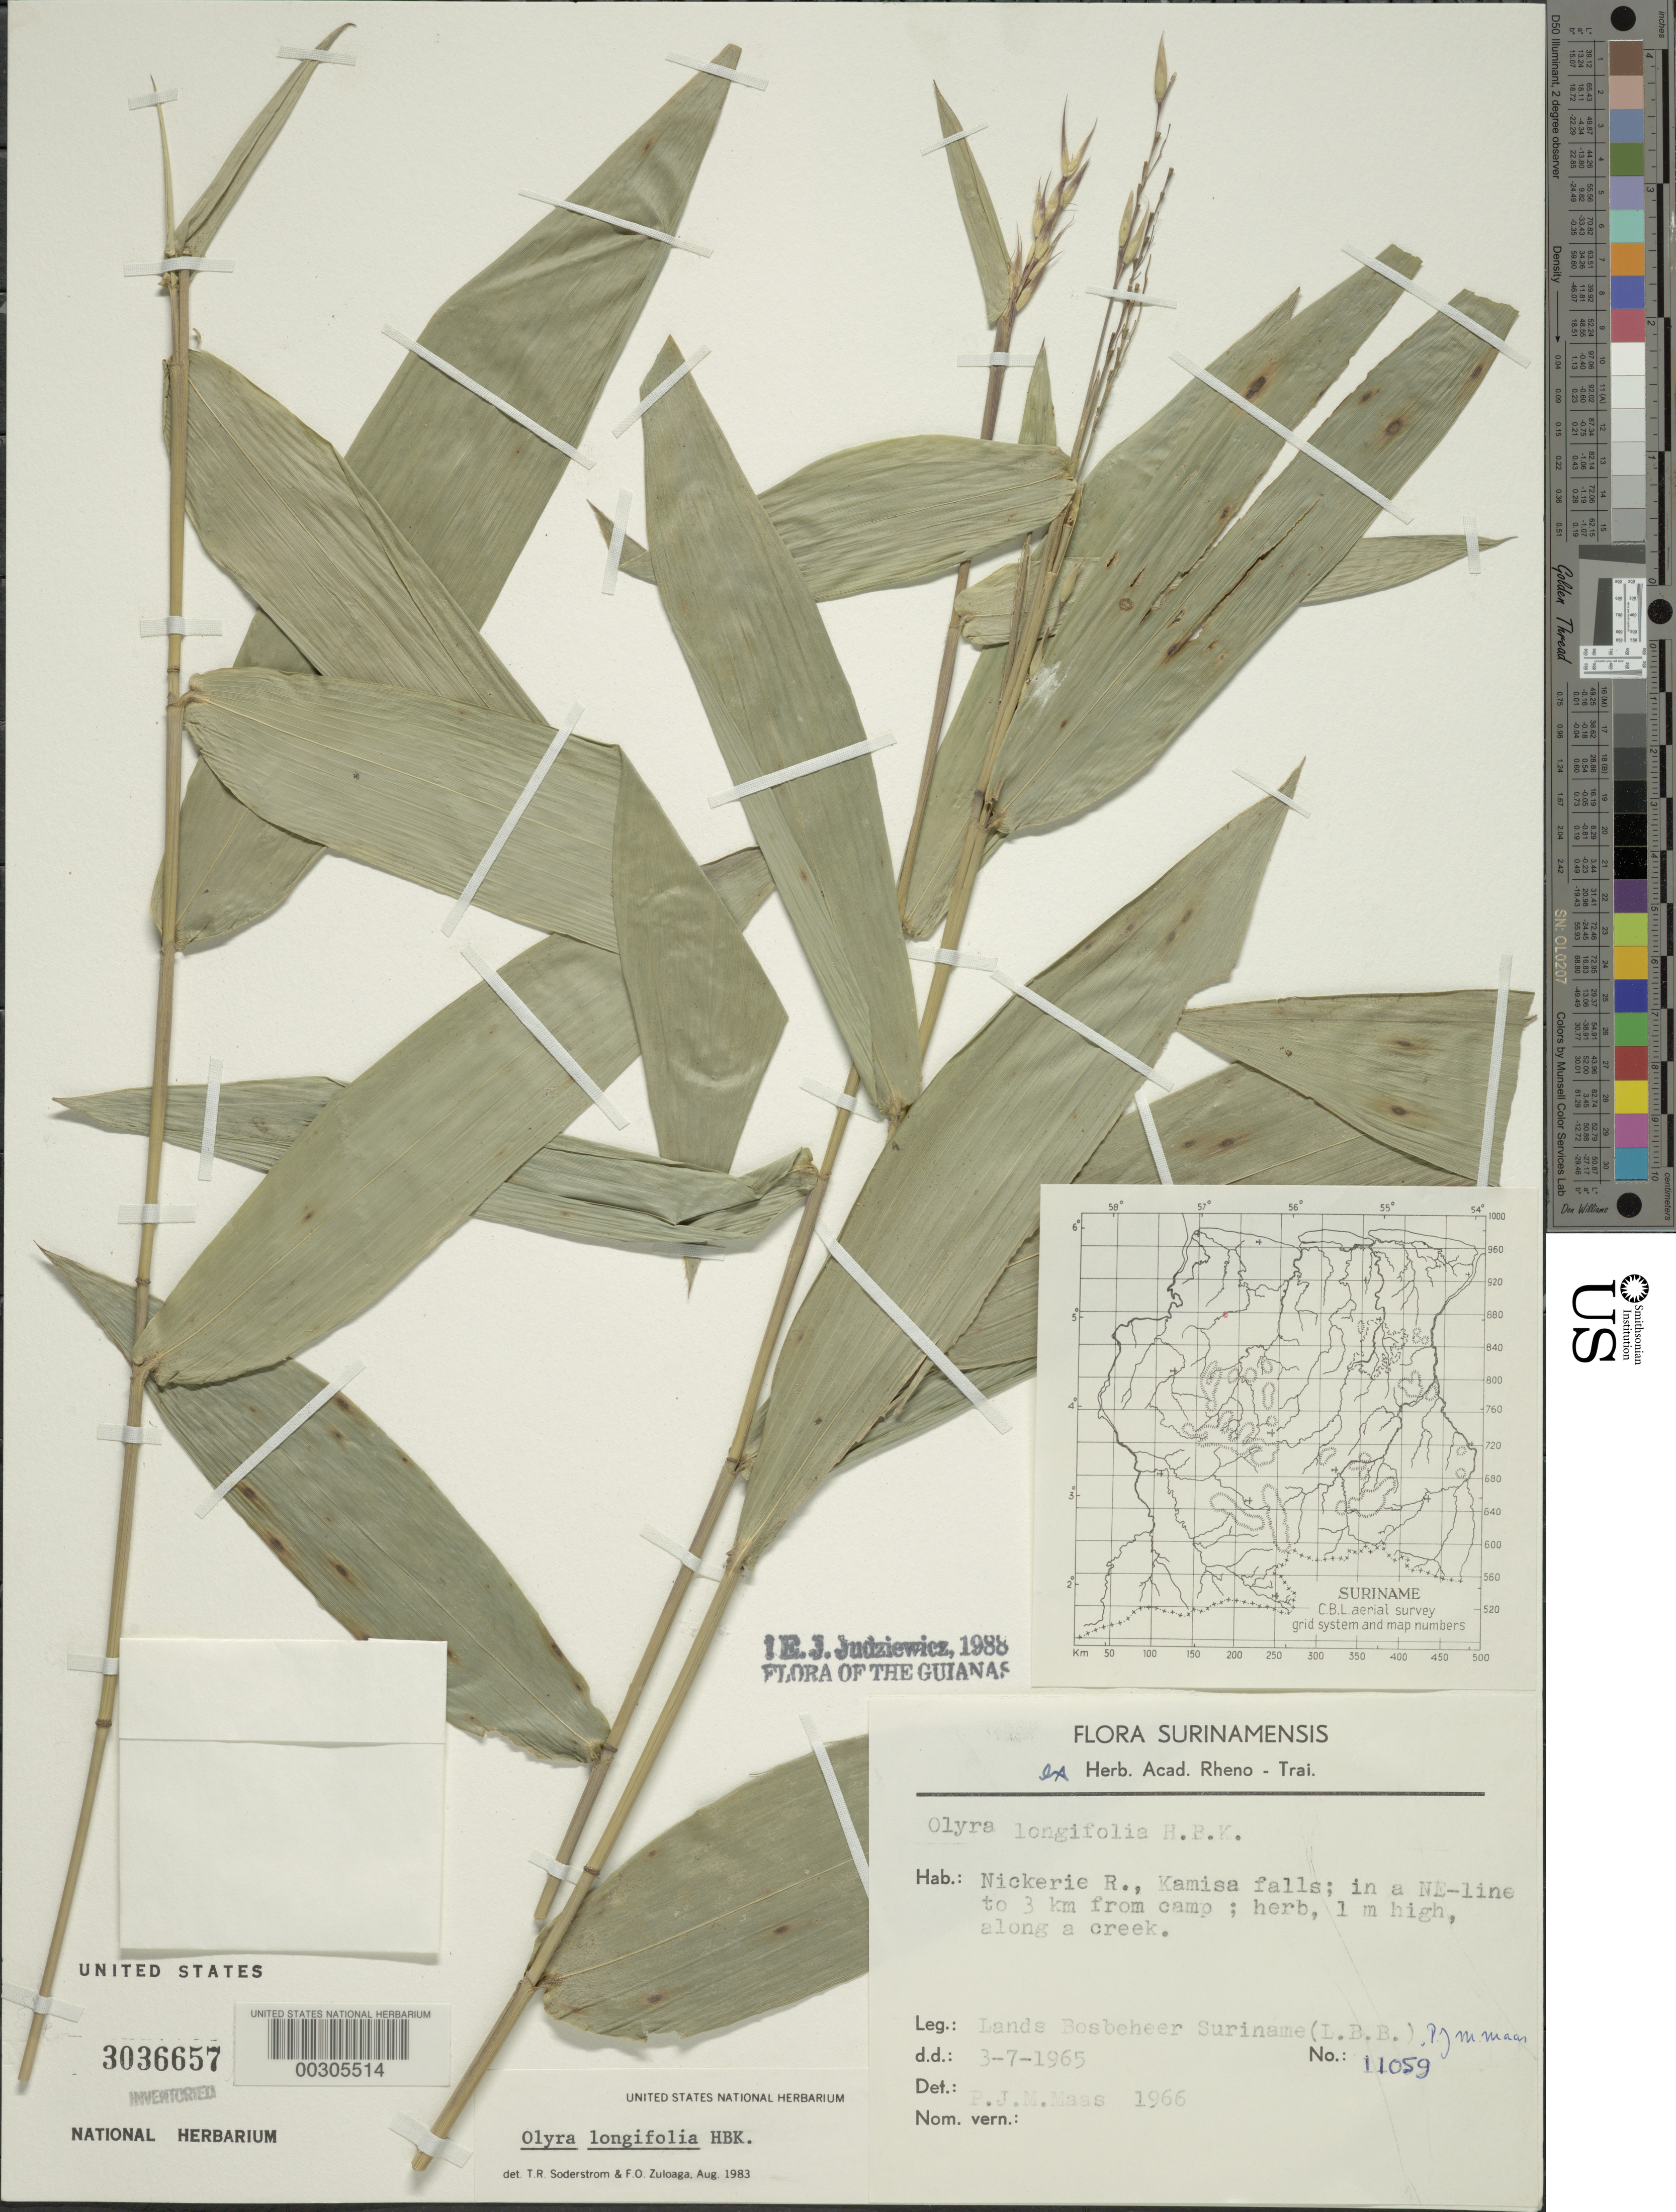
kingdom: Plantae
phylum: Tracheophyta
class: Liliopsida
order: Poales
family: Poaceae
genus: Olyra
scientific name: Olyra longifolia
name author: Kunth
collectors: P. Maas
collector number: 11059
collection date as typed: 03 Jul 1965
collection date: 1965-07-03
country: Suriname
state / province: Nickerie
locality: Kamisa falls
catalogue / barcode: US 3036657